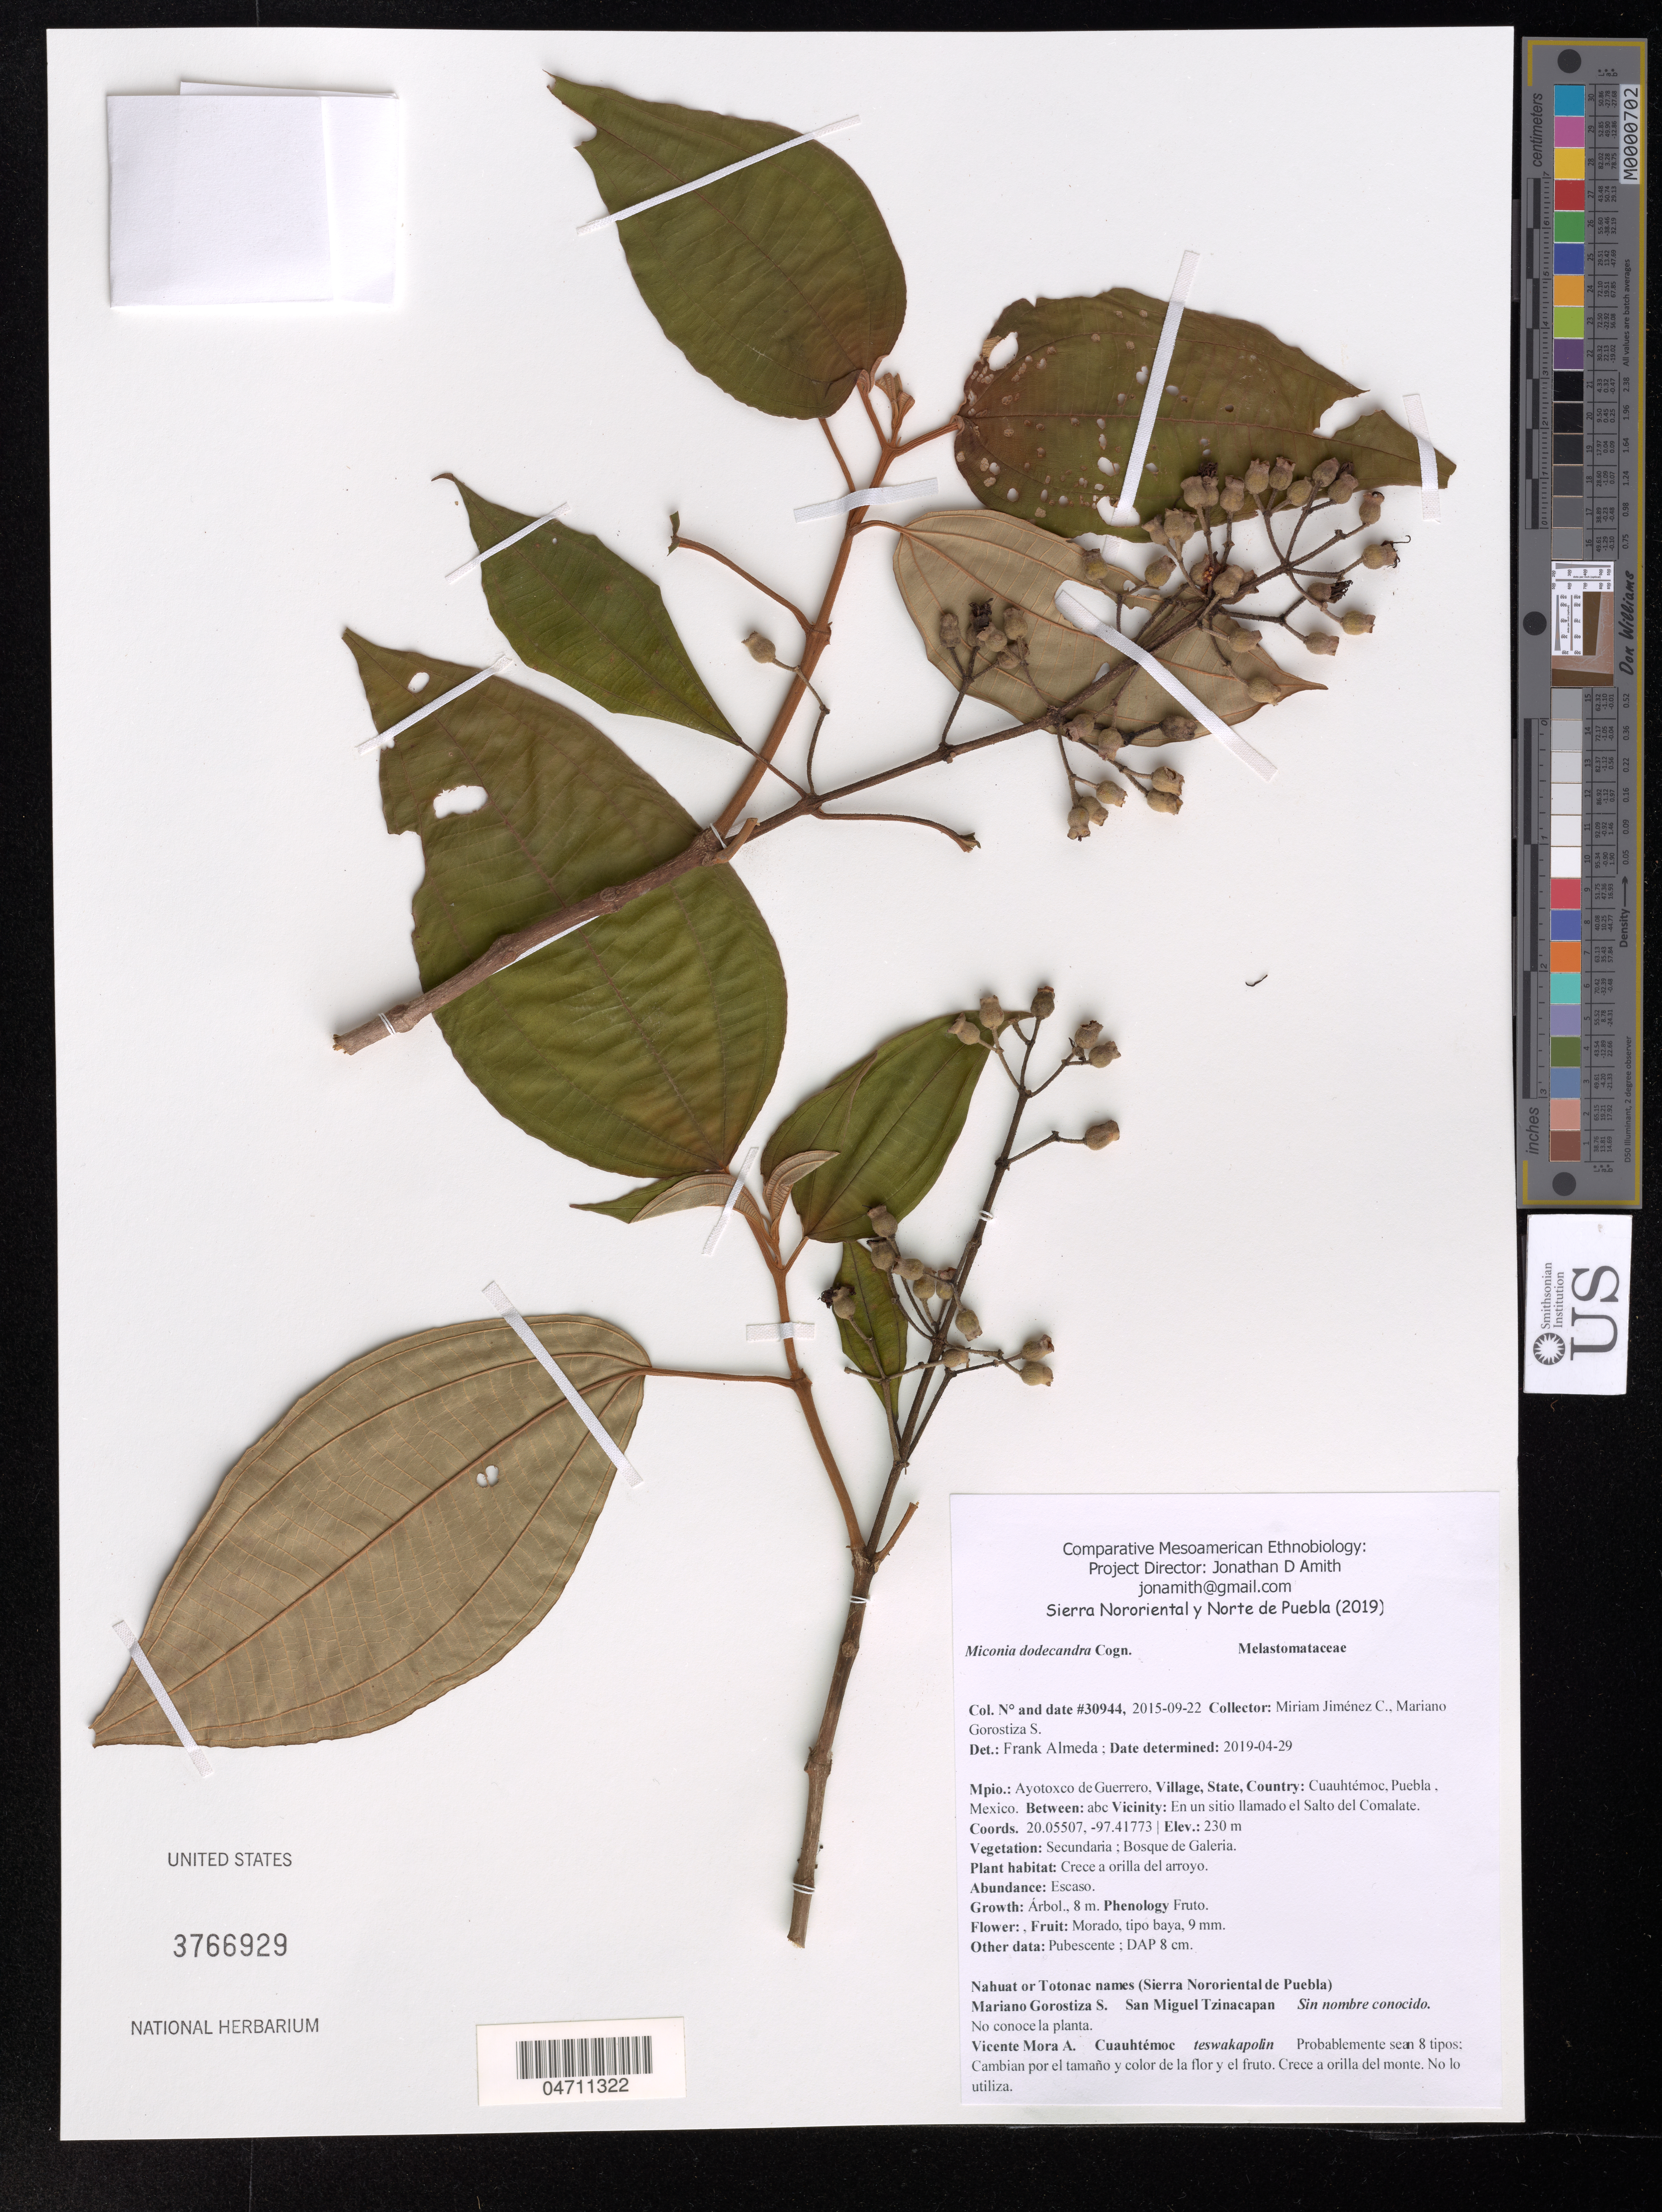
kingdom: Plantae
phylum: Tracheophyta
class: Magnoliopsida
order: Myrtales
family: Melastomataceae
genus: Miconia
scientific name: Miconia dodecandra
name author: Cogn.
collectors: M. Jiménez Chimil & C. Mariano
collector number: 30944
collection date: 2015-09-22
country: Mexico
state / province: Puebla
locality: Ayotoxco de Guerrero, Cuauhtémoc.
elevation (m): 230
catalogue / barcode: US 3766929